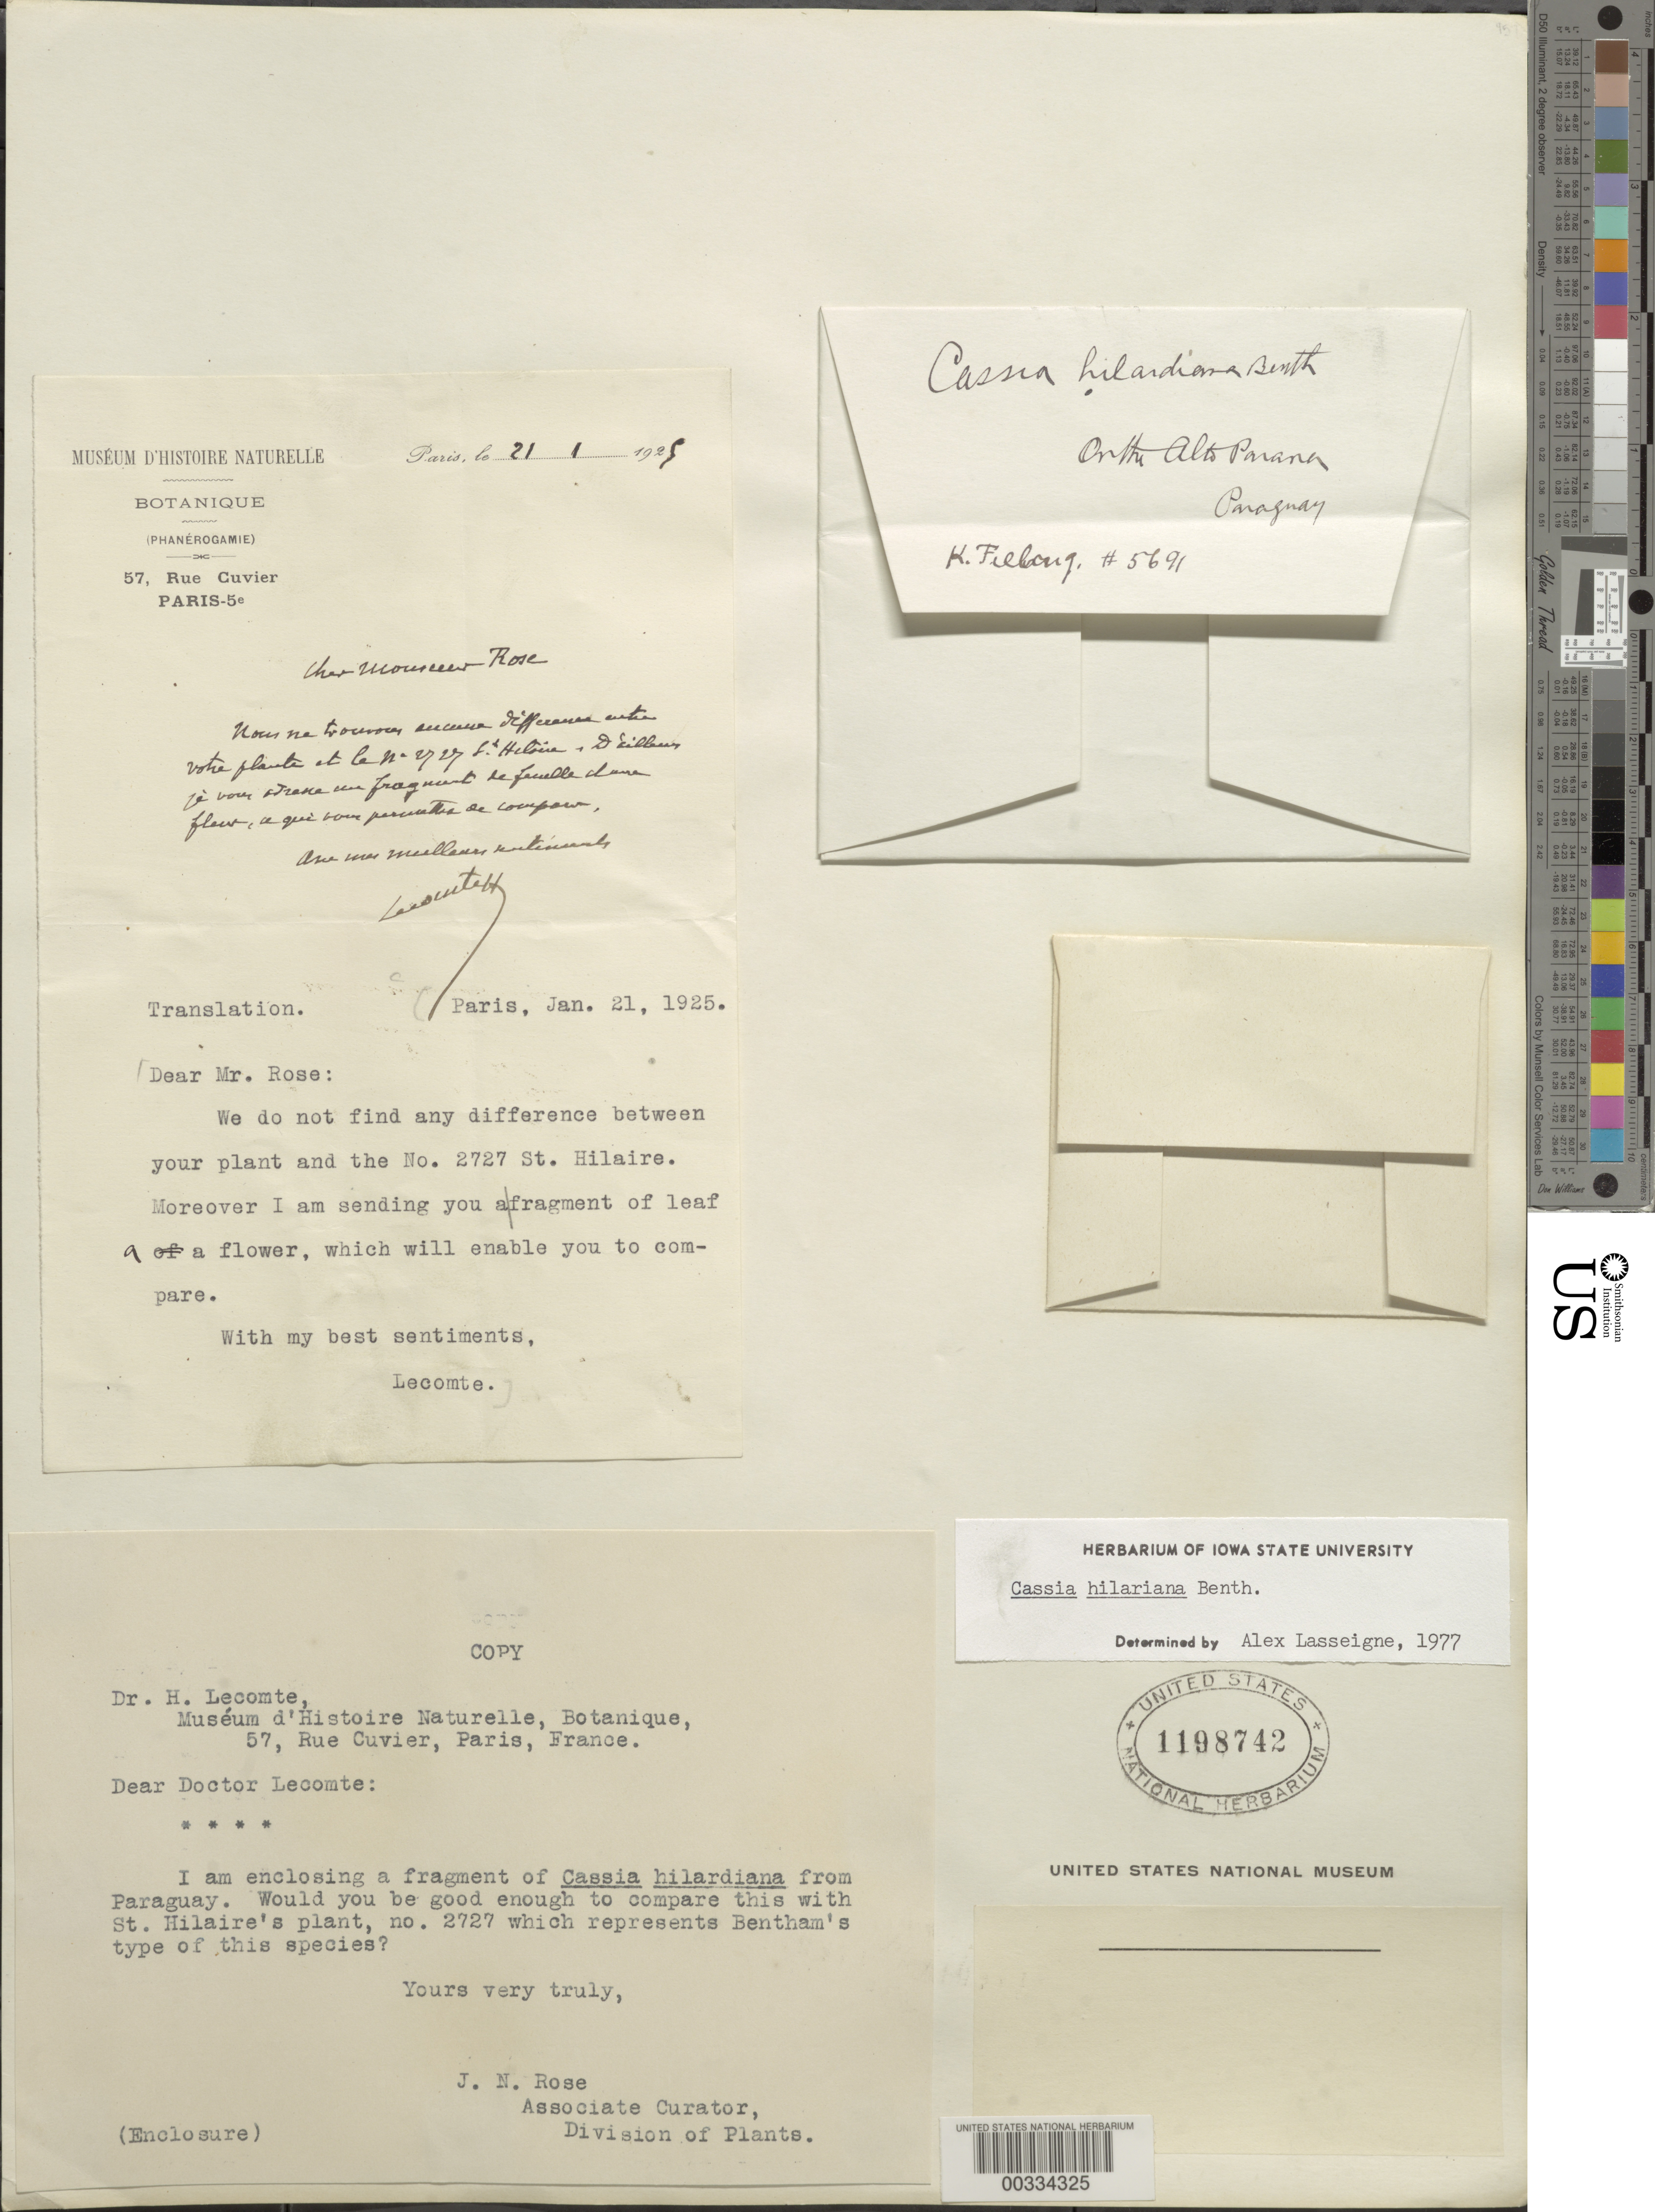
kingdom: Plantae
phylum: Tracheophyta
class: Magnoliopsida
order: Fabales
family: Fabaceae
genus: Senna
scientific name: Senna hilariana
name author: (Benth.) H.S. Irwin & Barneby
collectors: K. Fiebrig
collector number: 5691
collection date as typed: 1909 to -- -- 1910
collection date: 1909/1910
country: Paraguay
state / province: Alto Paraná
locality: In the area of rio parana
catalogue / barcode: US 1198742